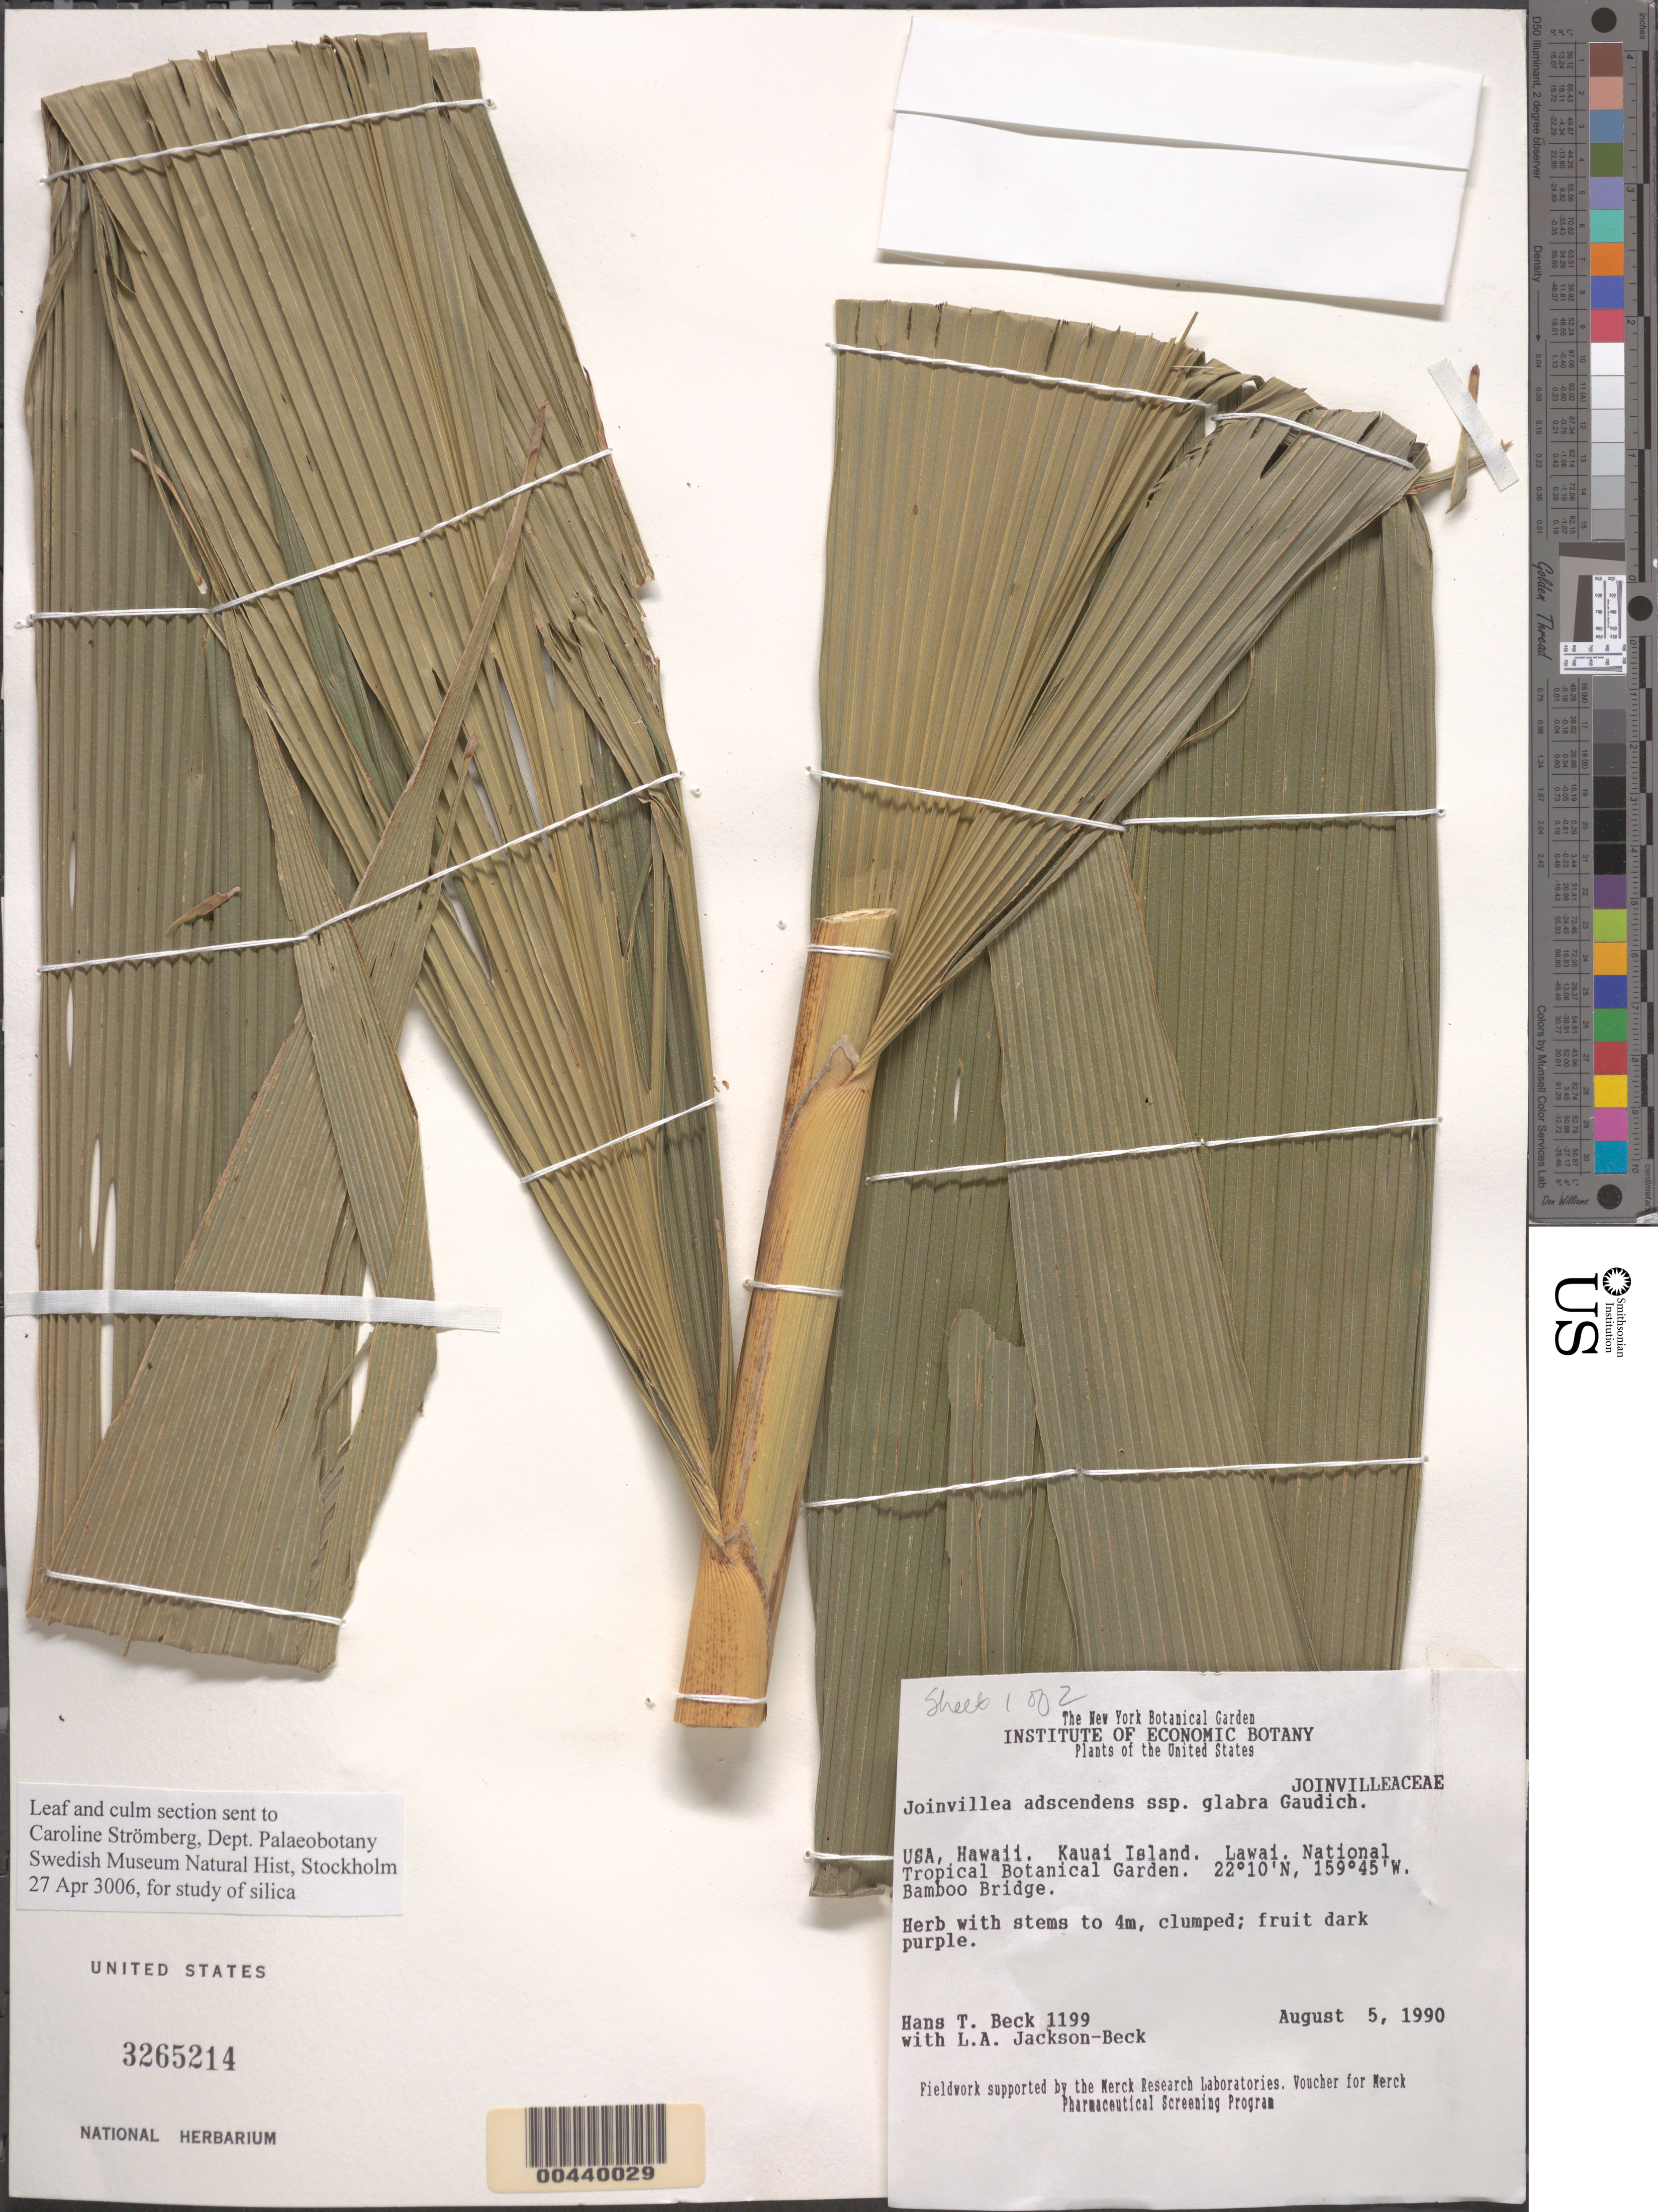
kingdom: Plantae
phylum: Tracheophyta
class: Liliopsida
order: Poales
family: Joinvilleaceae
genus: Joinvillea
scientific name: Joinvillea ascendens subsp. glabra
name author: Newell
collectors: H. T. Beck & L. Jackson-Beck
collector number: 1199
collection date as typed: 5 Aug 1990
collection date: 1990-08-05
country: United States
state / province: Hawaii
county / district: Kauai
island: Kaua'i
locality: Lawai, National Tropical Botanical Garden, Bamboo Bridge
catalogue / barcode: US 3265214